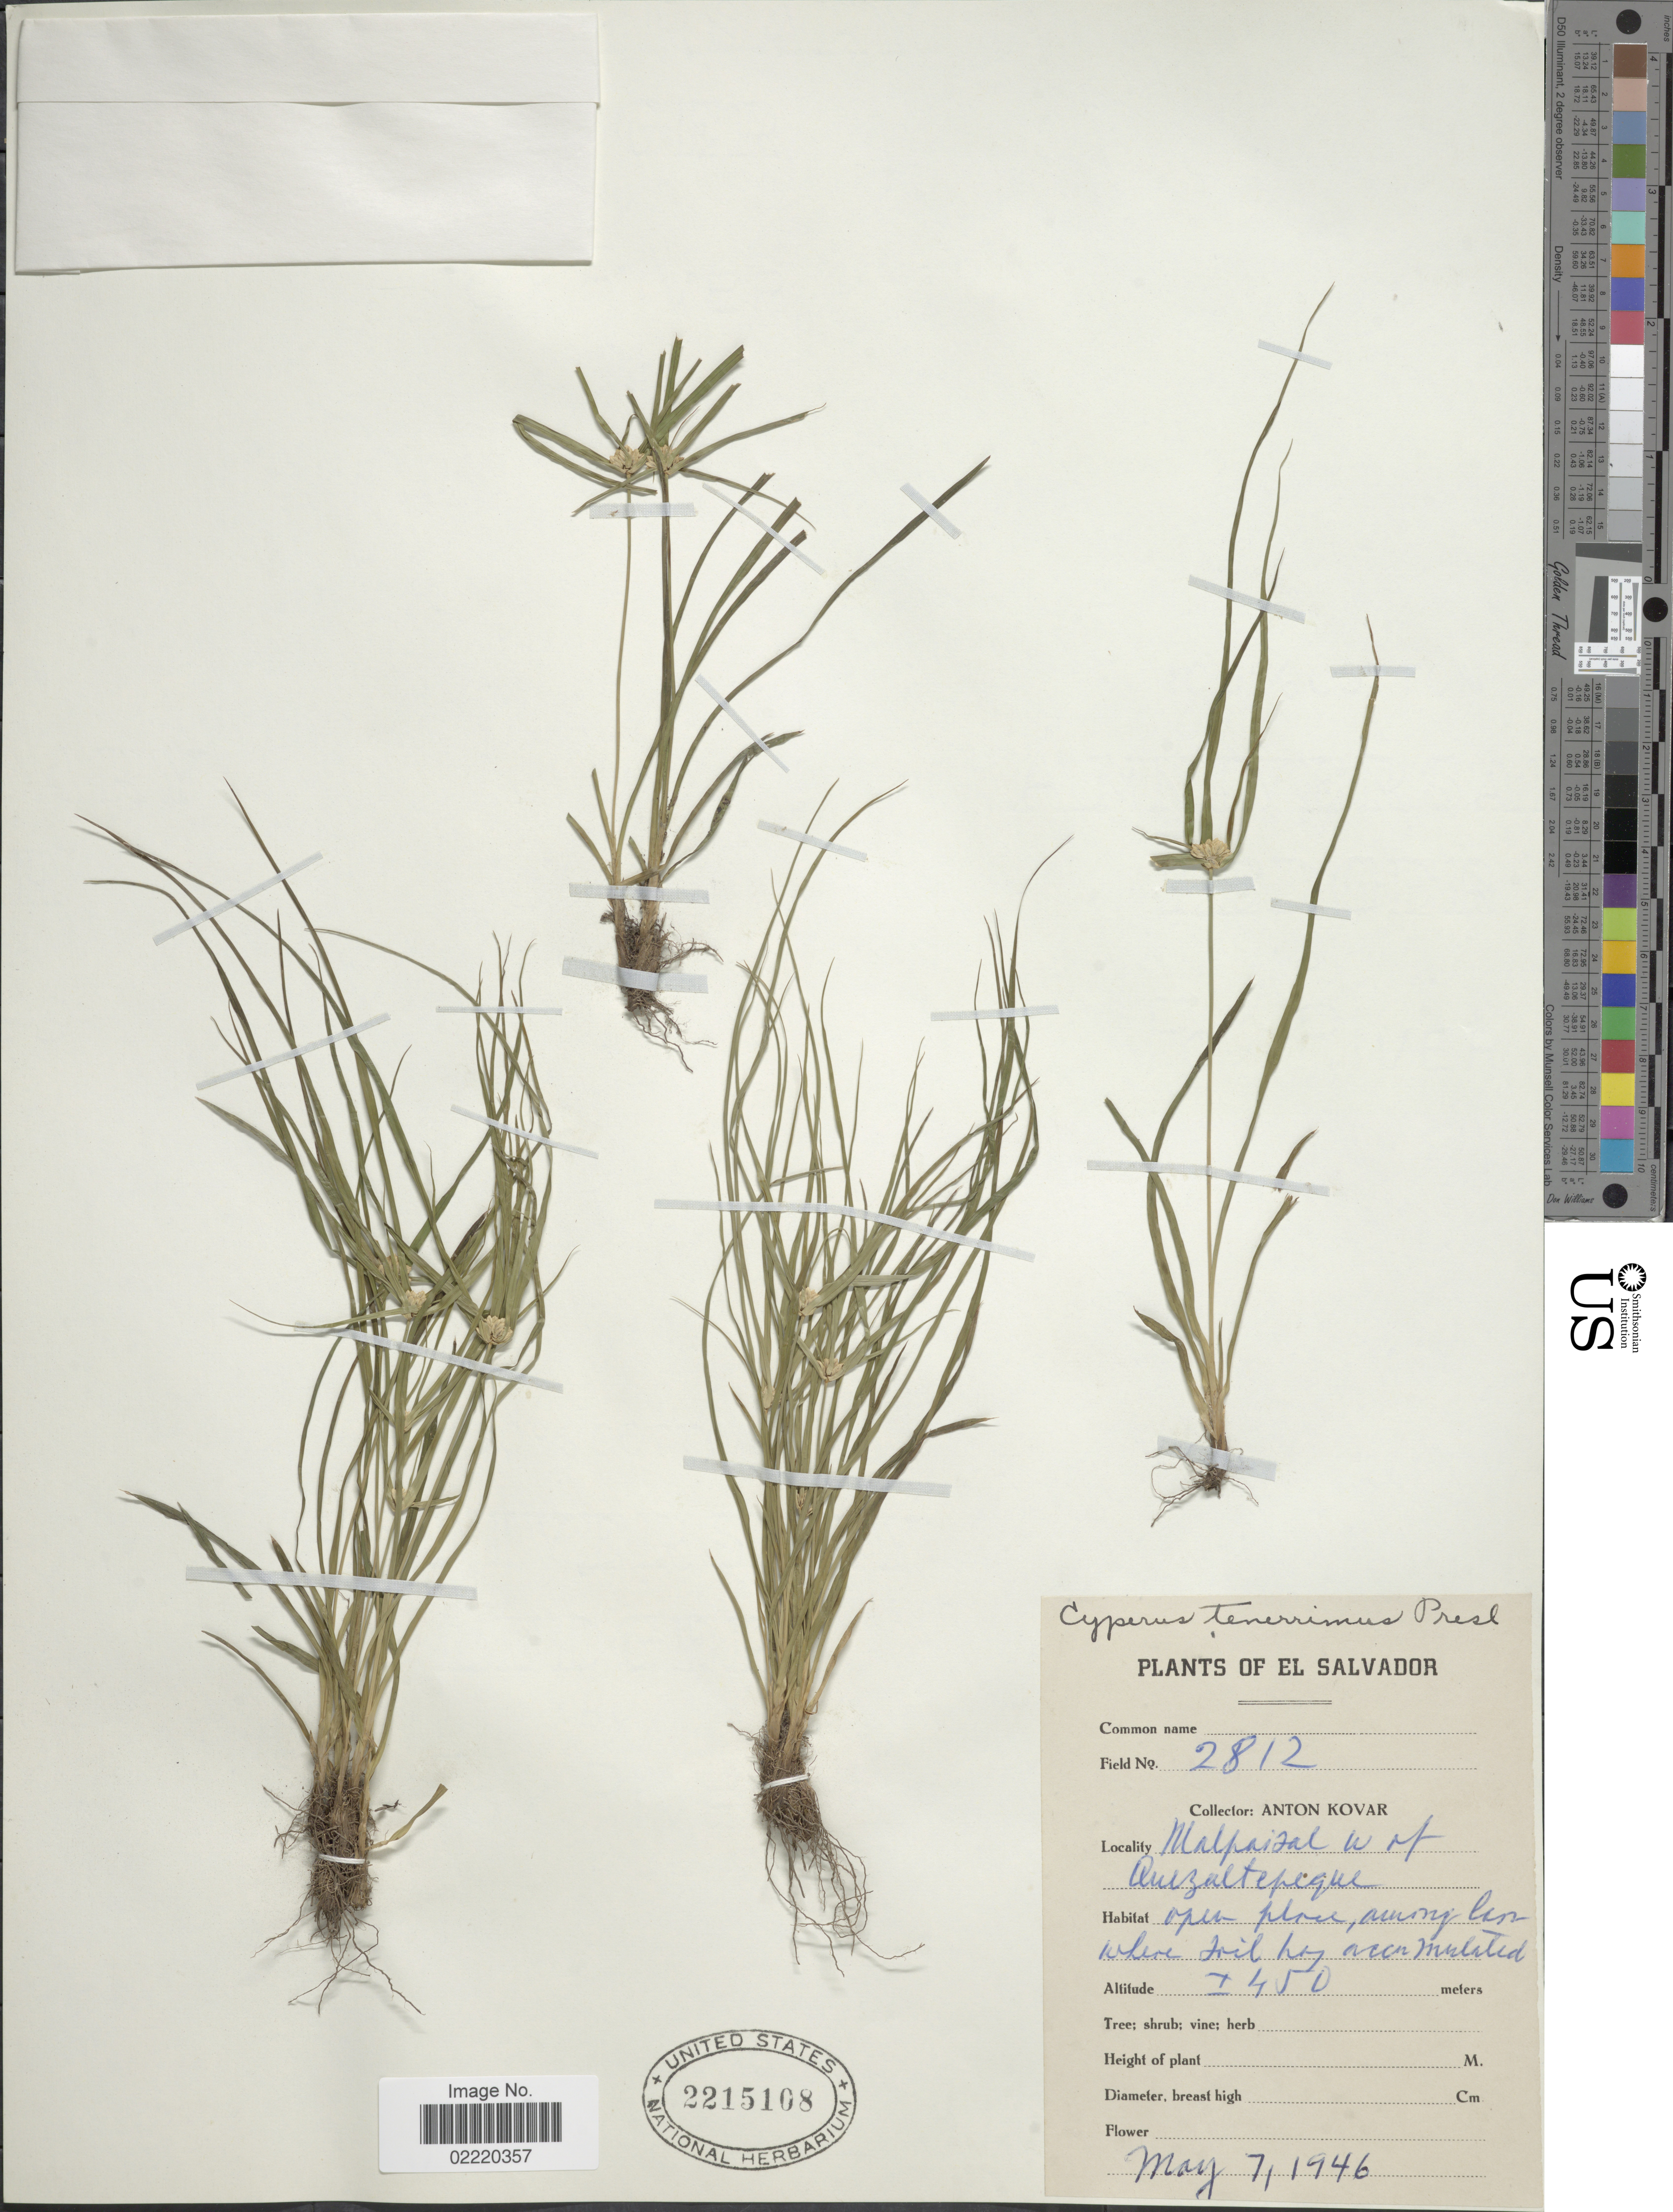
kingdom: Plantae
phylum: Tracheophyta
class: Liliopsida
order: Poales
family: Cyperaceae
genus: Cyperus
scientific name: Cyperus tenerrimus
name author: J. Presl & C. Presl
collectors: A. Kovar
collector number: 2812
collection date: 1946-05-07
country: El Salvador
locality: Malpaiz al W of Quezaltepeque, open place.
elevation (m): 450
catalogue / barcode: US 2215108